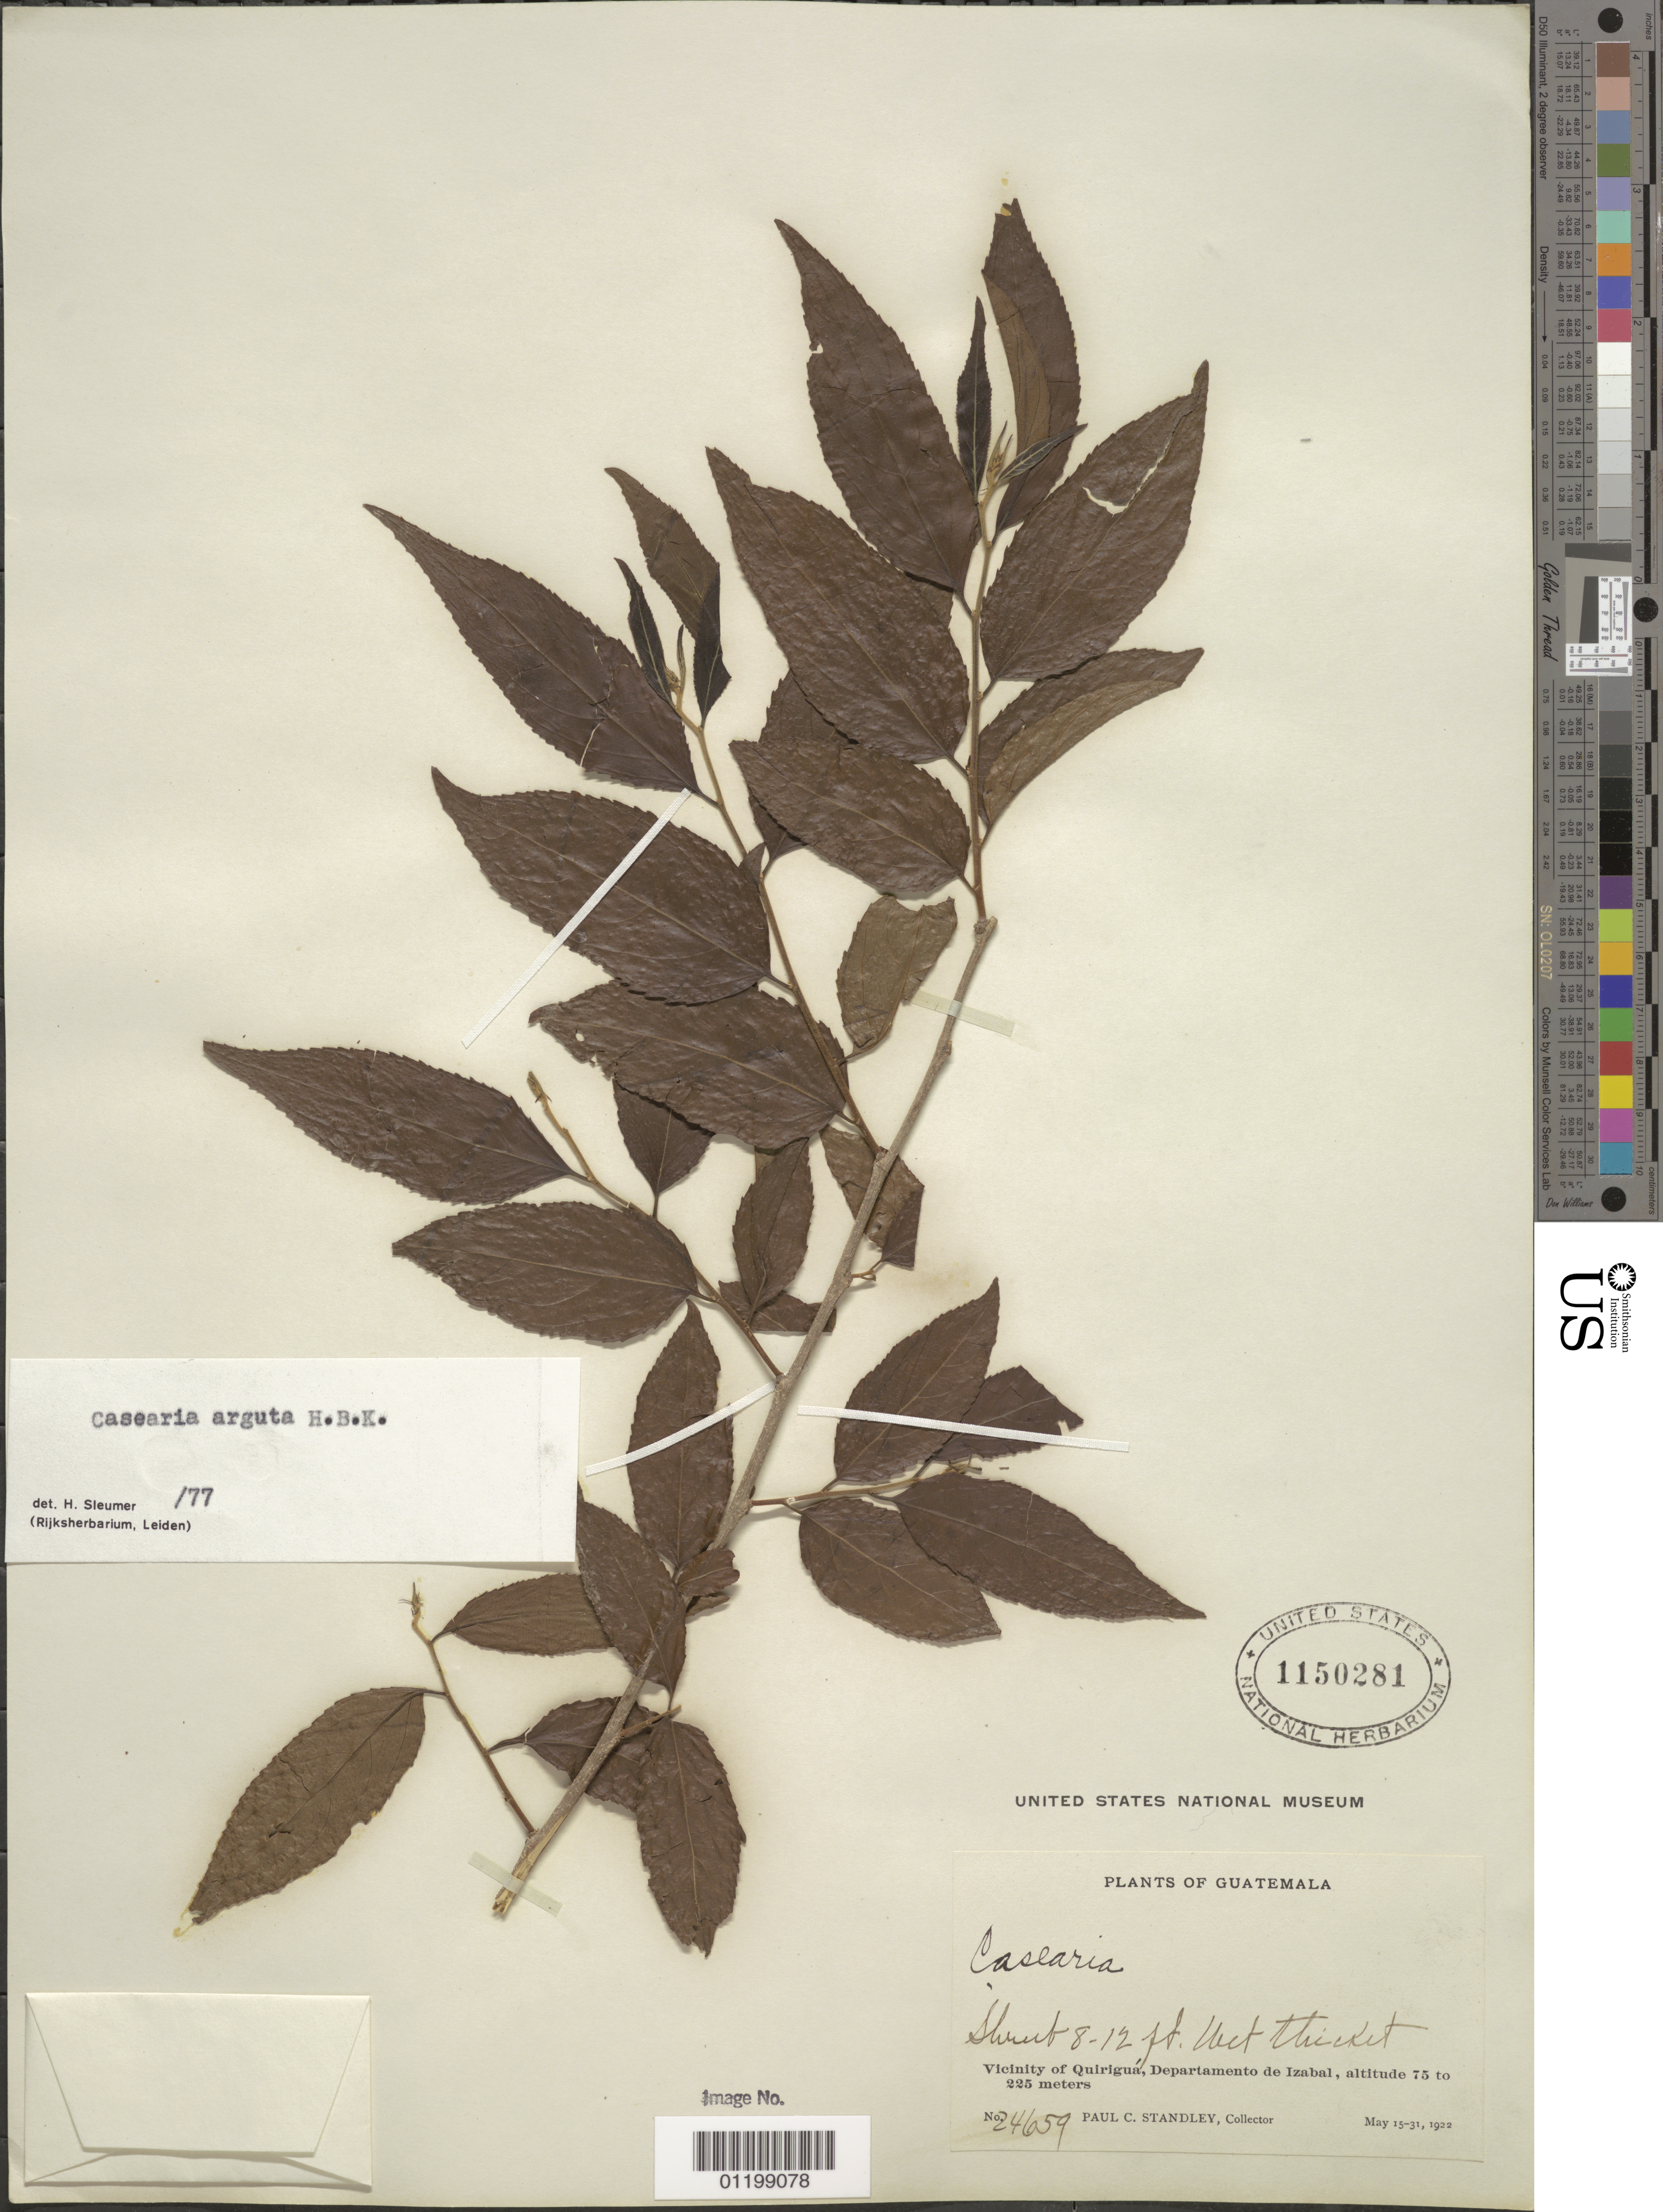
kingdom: Plantae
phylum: Tracheophyta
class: Magnoliopsida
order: Malpighiales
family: Salicaceae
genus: Casearia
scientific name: Casearia arguta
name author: Kunth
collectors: P. C. Standley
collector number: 24659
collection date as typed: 15 May 1922 to 31 Mar 1922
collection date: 1922-03-31/1922-05-15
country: Guatemala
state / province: Izabal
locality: Vicinity of Quiriguá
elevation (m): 75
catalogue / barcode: US 1150281